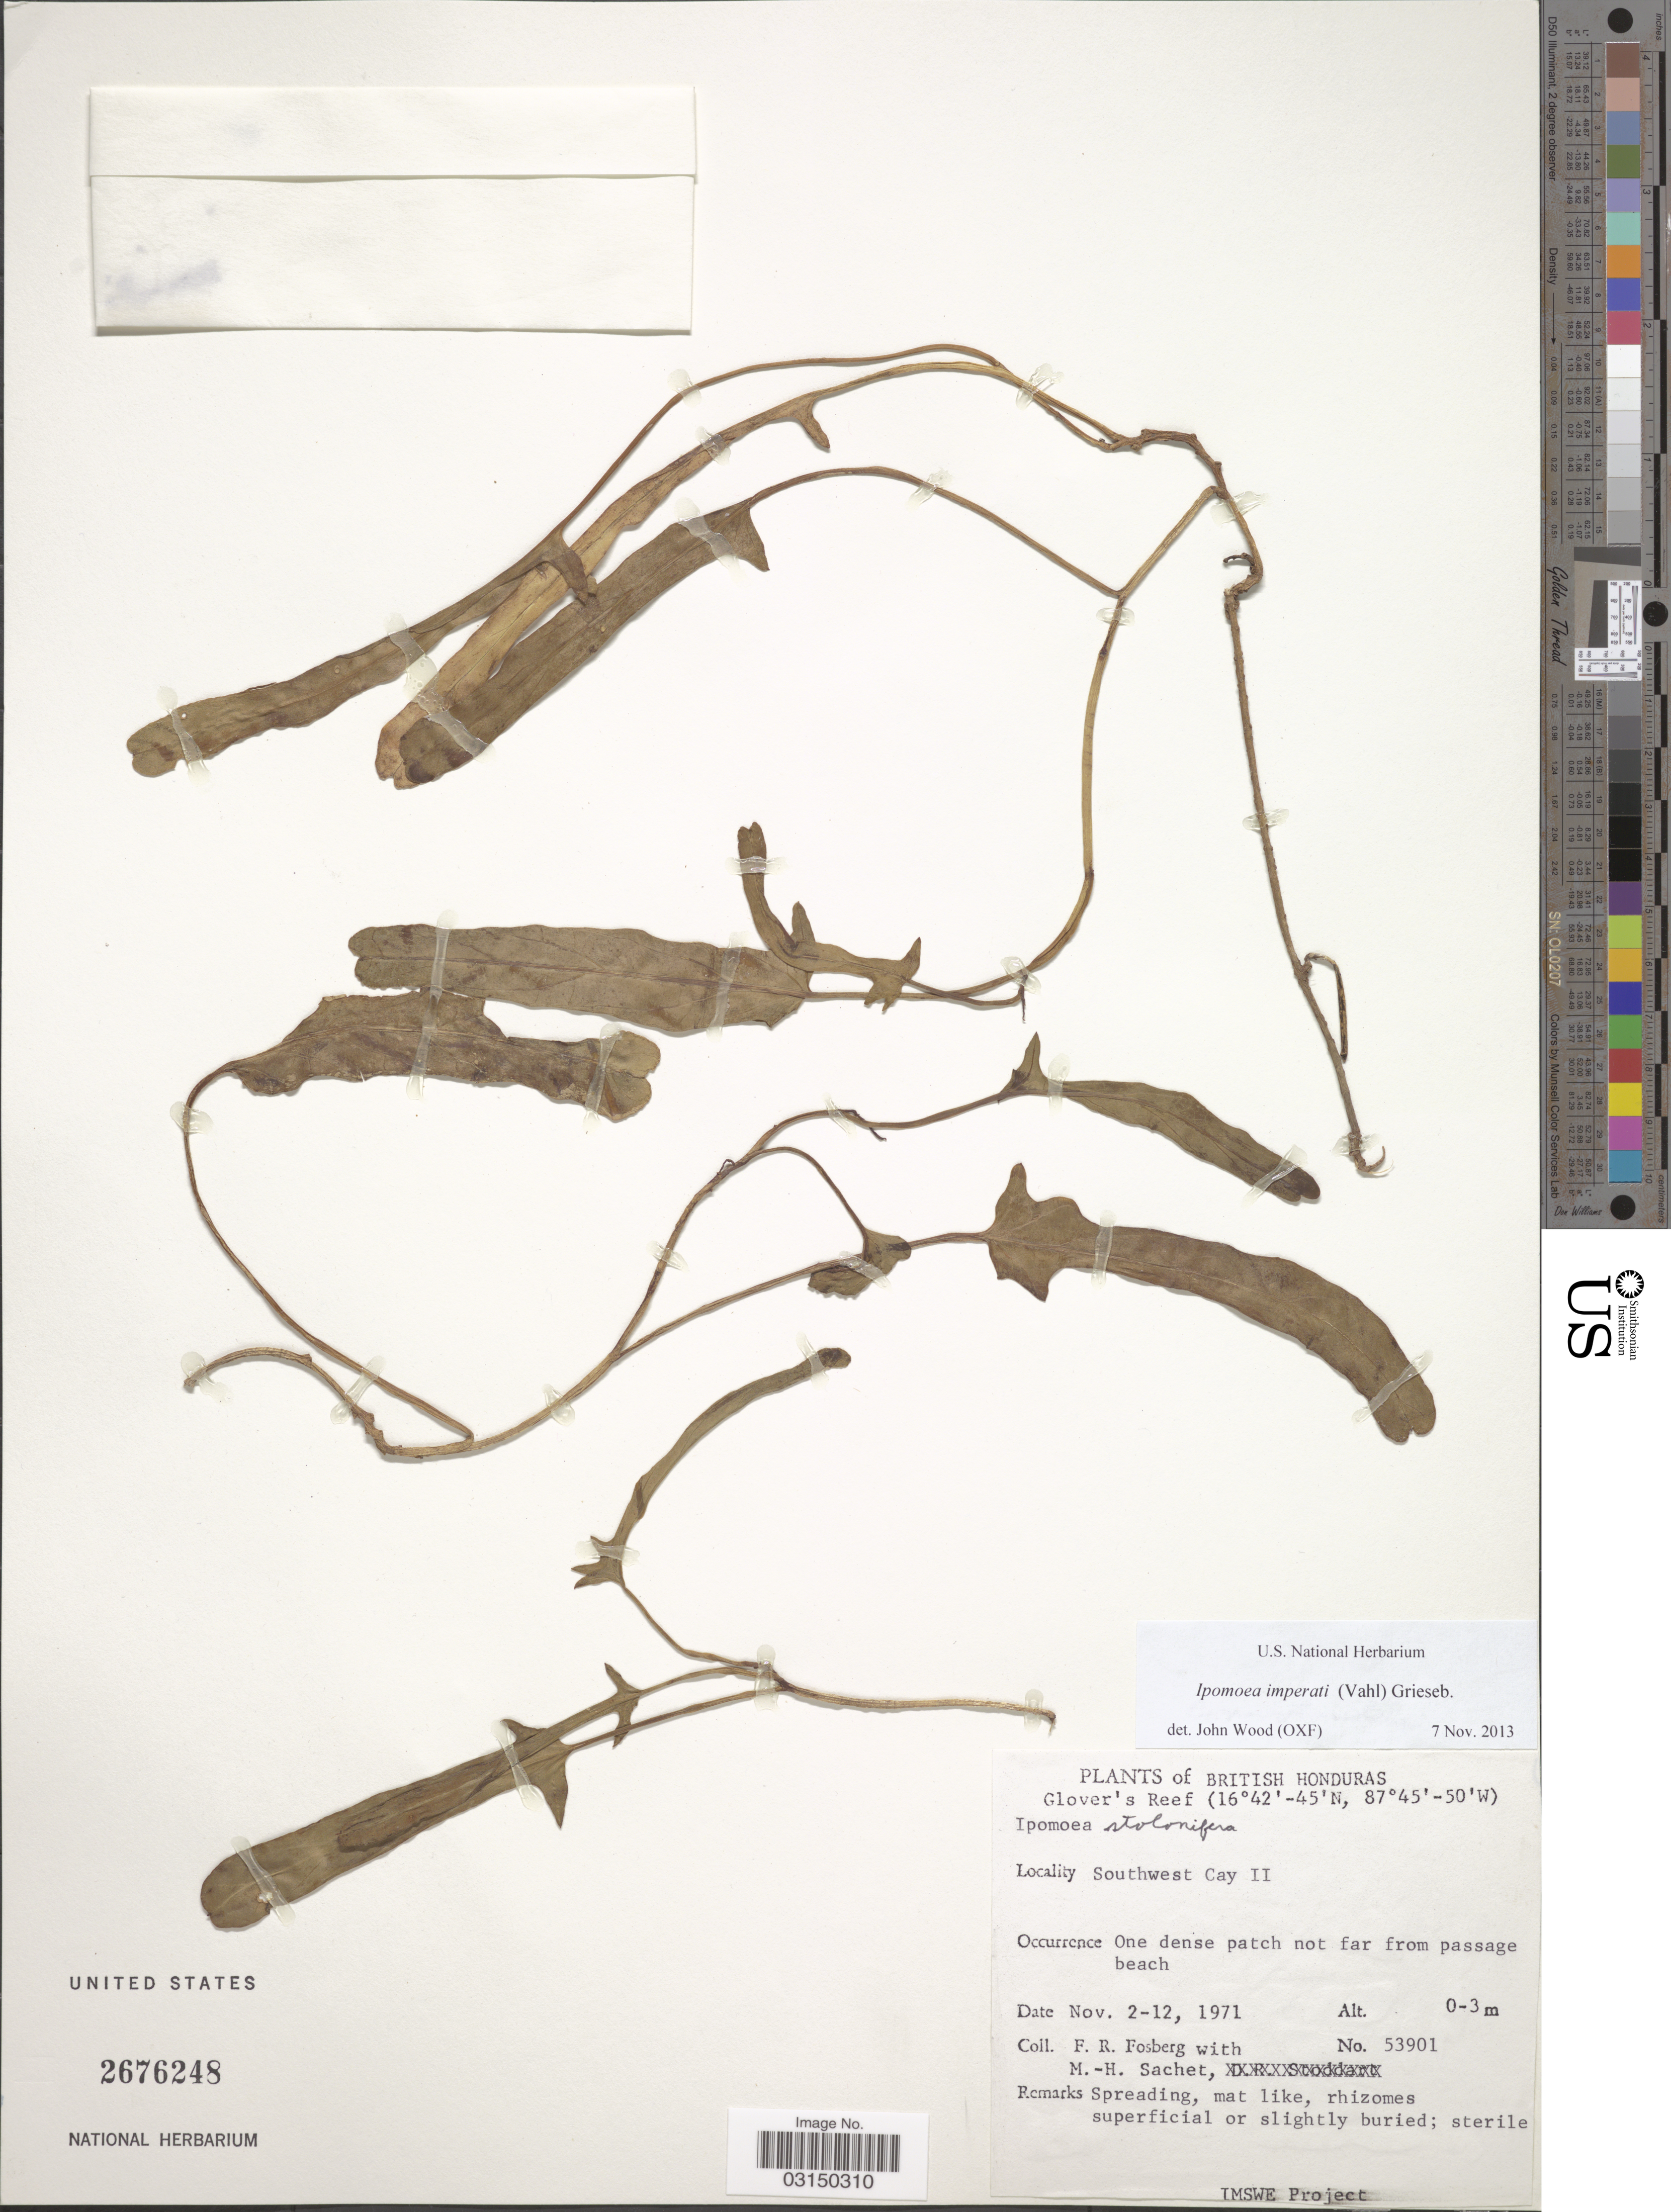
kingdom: Plantae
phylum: Tracheophyta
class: Magnoliopsida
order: Solanales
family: Convolvulaceae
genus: Ipomoea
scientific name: Ipomoea imperati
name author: (Vahl) Griseb.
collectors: F. R. Fosberg & M.-H. Sachet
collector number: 53901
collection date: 1971-11-02/1971-11-12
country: Belize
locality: British Honduras. Glover's Reef. Southwest Cay II.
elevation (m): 0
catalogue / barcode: US 2676248